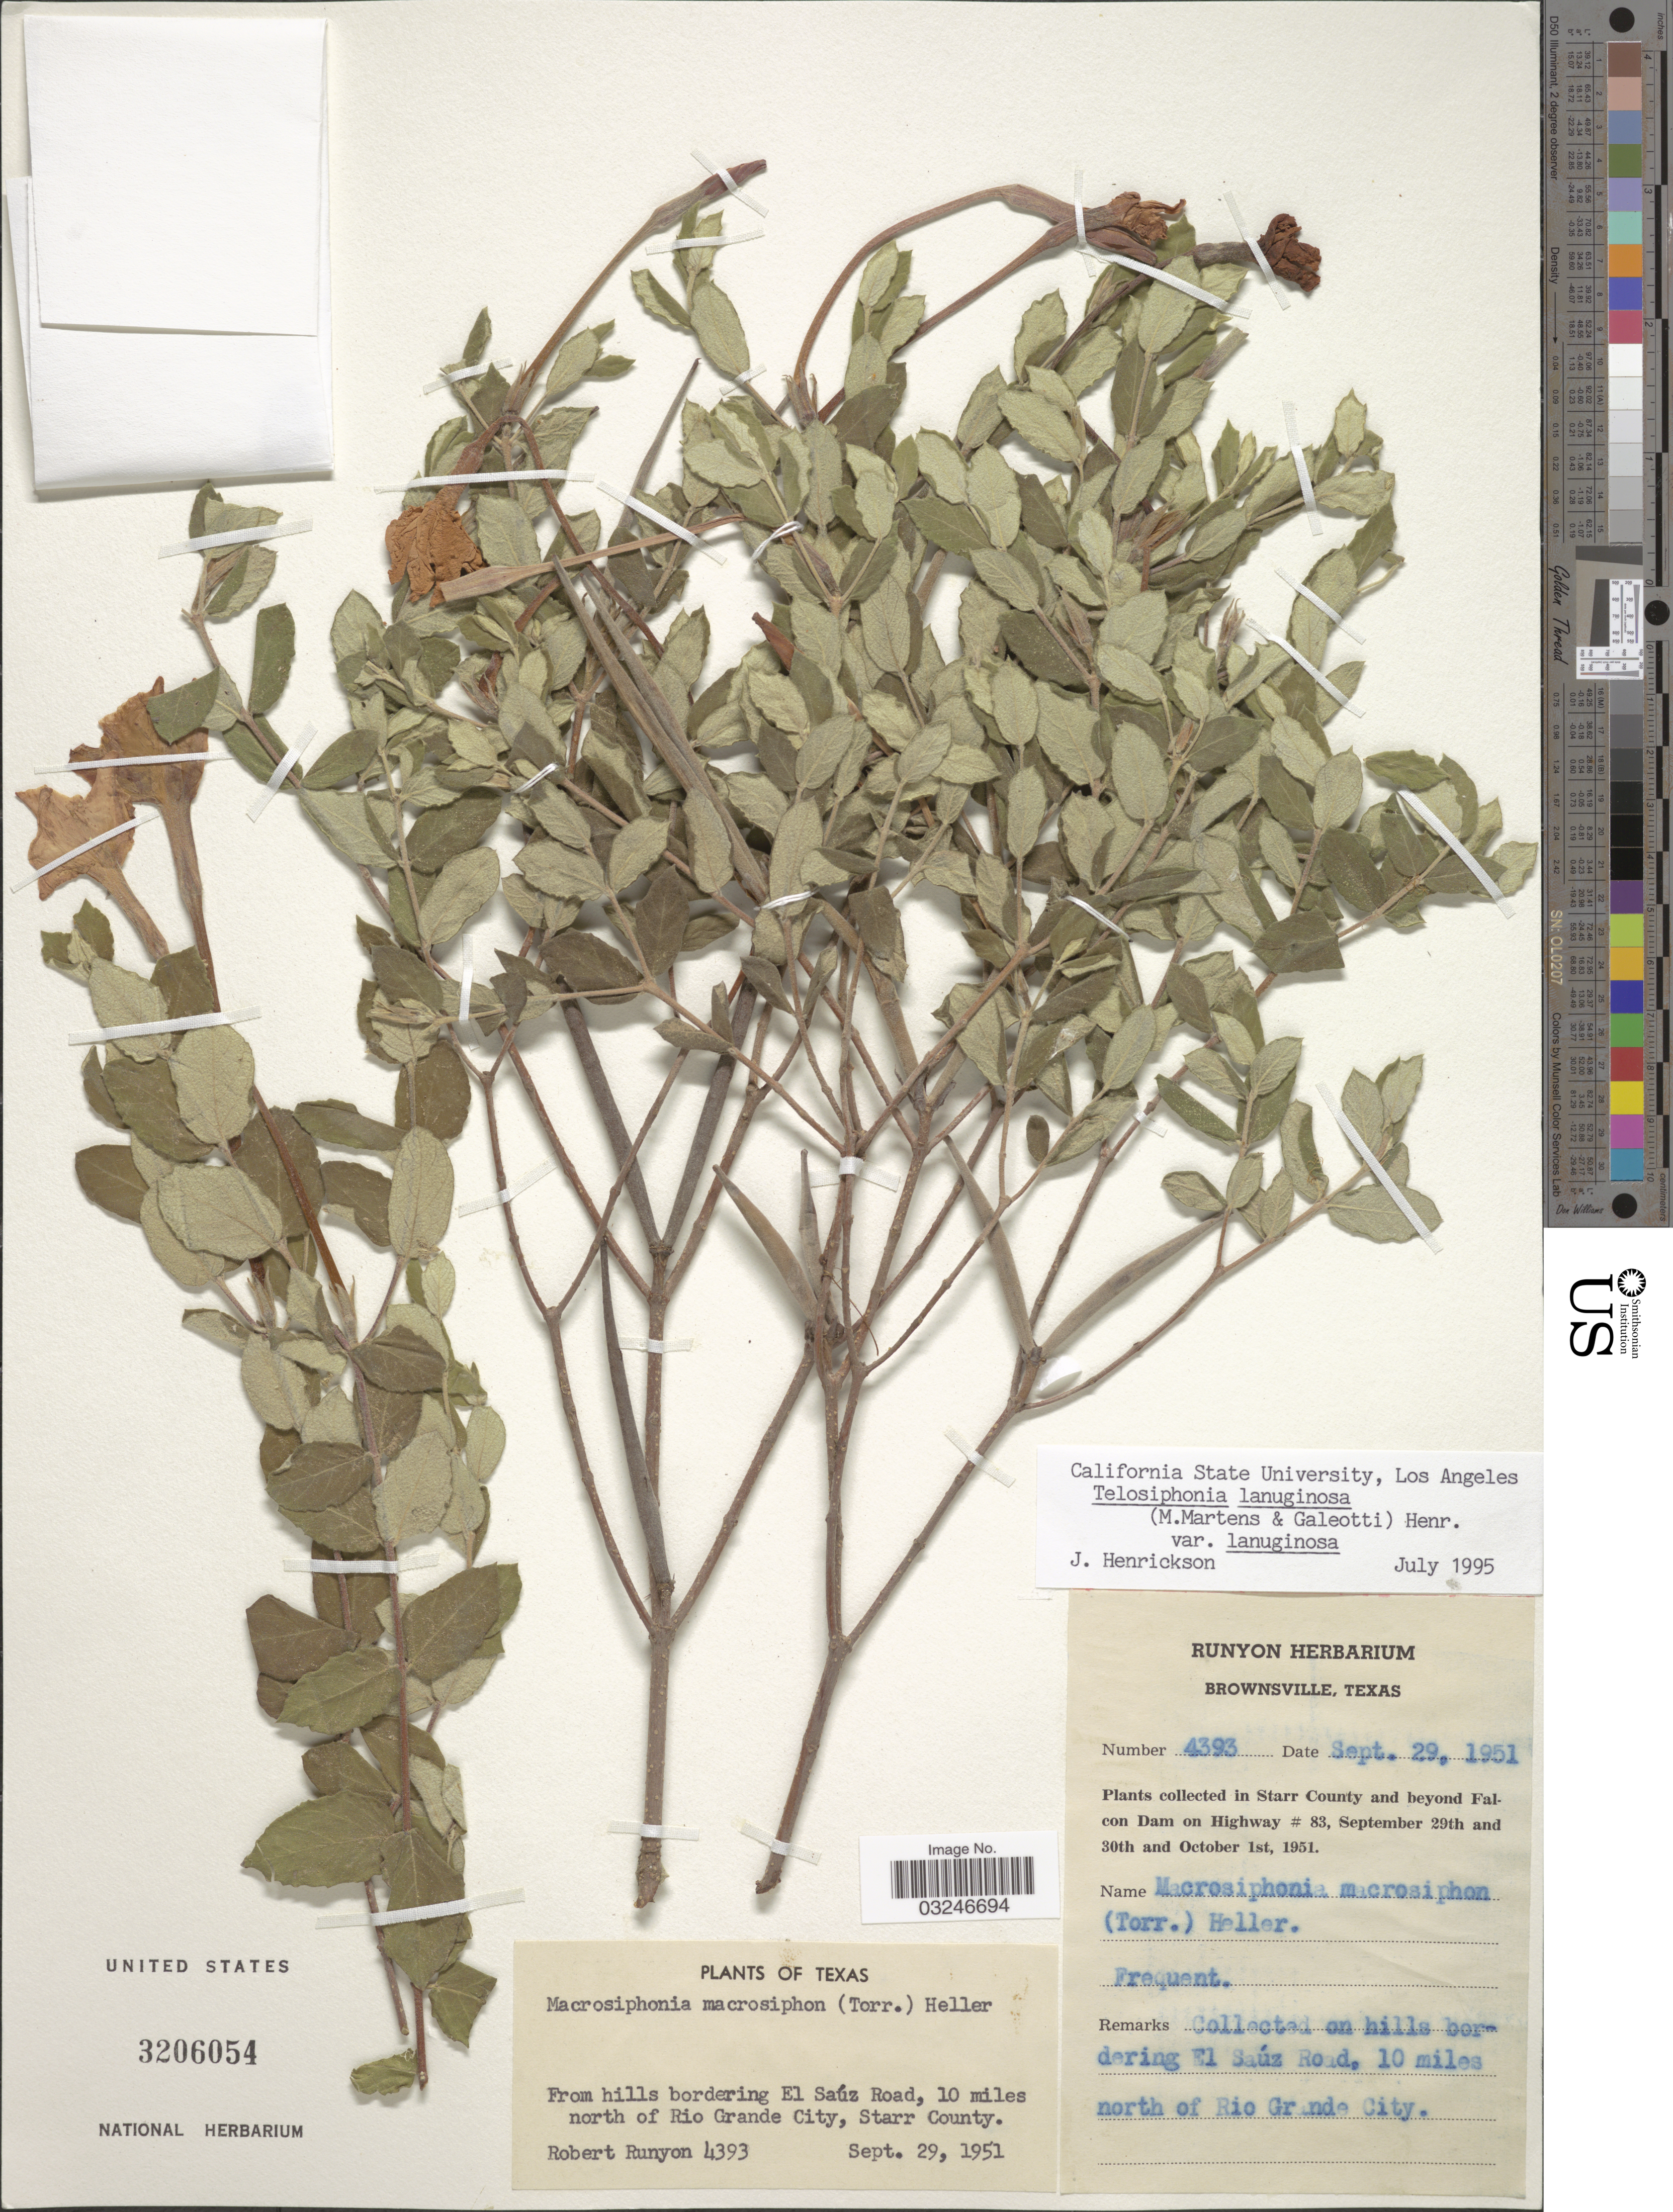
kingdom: Plantae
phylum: Tracheophyta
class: Magnoliopsida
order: Gentianales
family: Apocynaceae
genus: Telosiphonia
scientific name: Telosiphonia lanuginosa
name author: (M. Martens & Galeotti) Henrickson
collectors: R. Runyon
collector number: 4393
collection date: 1951-09-29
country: United States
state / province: Texas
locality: From hills bordering El Saúz Road, 10 miles north of Rio Grande City, Starr County. Starr County and beyond Falcon Dam on Highway # 83.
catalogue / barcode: US 3206054